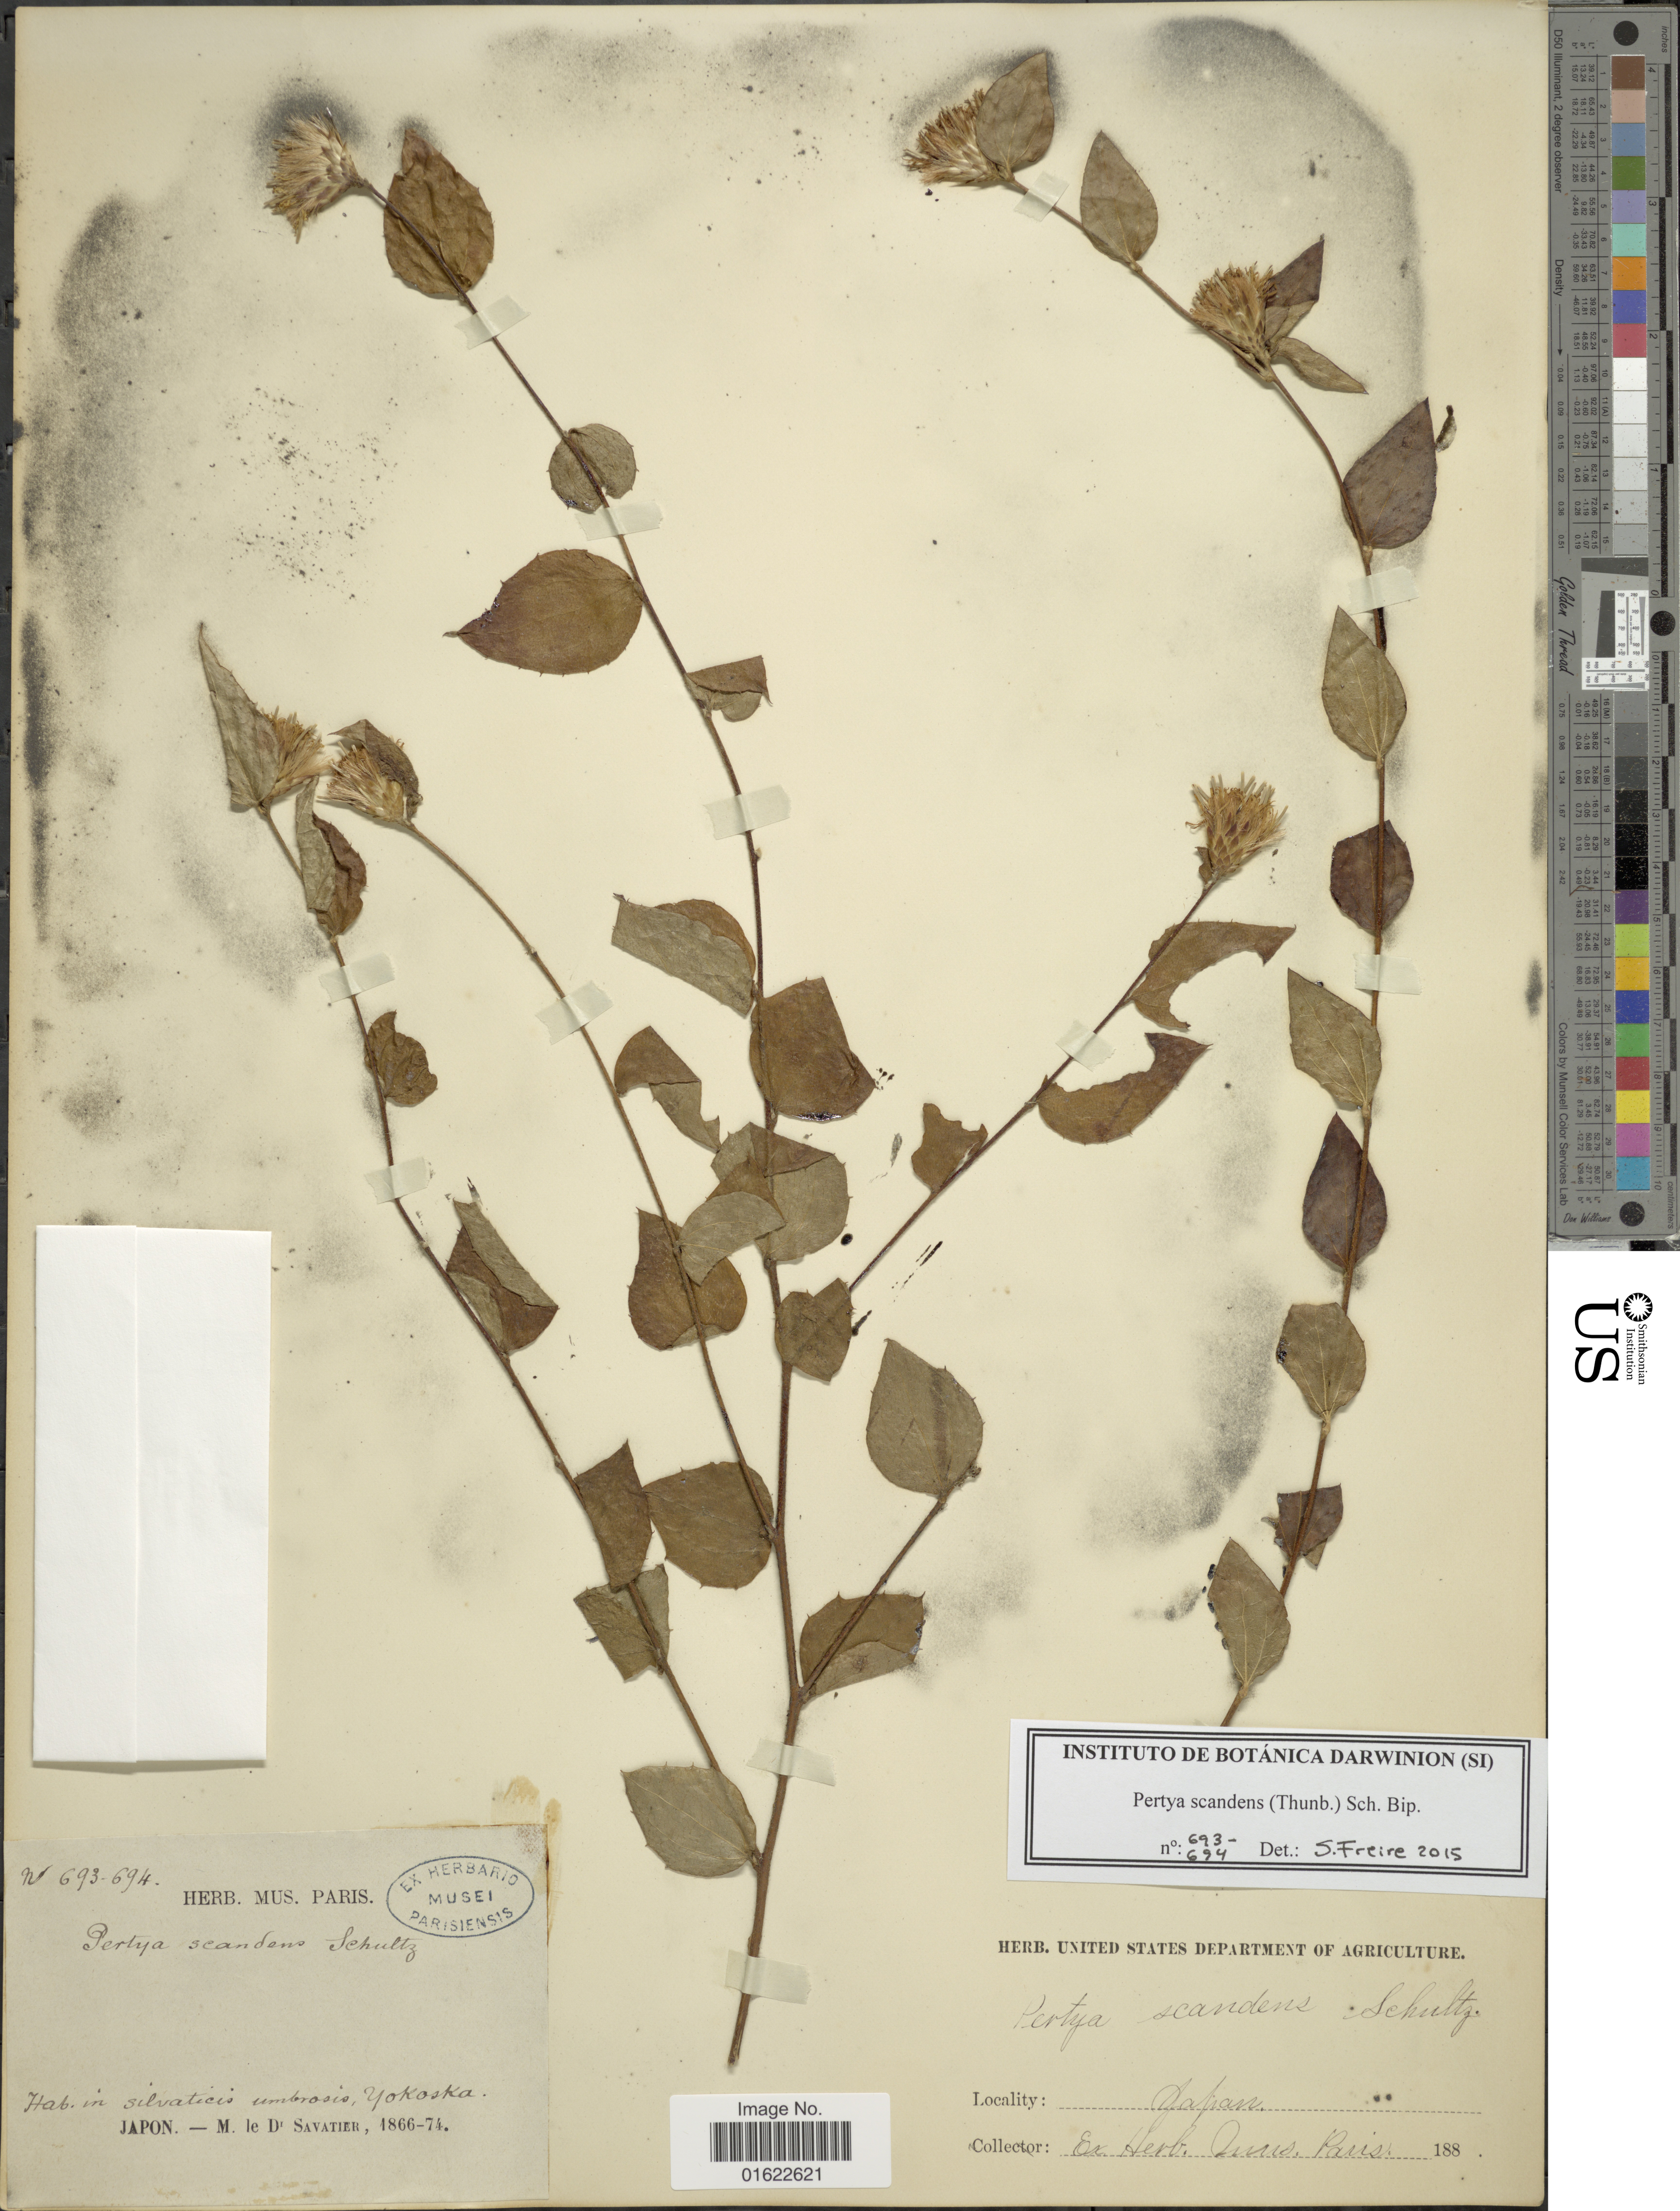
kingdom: Plantae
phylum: Tracheophyta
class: Magnoliopsida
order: Asterales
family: Asteraceae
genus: Pertya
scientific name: Pertya scandens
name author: (Thunb. ex Thunb.) Sch. Bip.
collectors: Savatier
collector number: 693-694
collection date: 1866/1874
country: Japan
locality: In silvaticis umbrosis, Yokoska, Japon